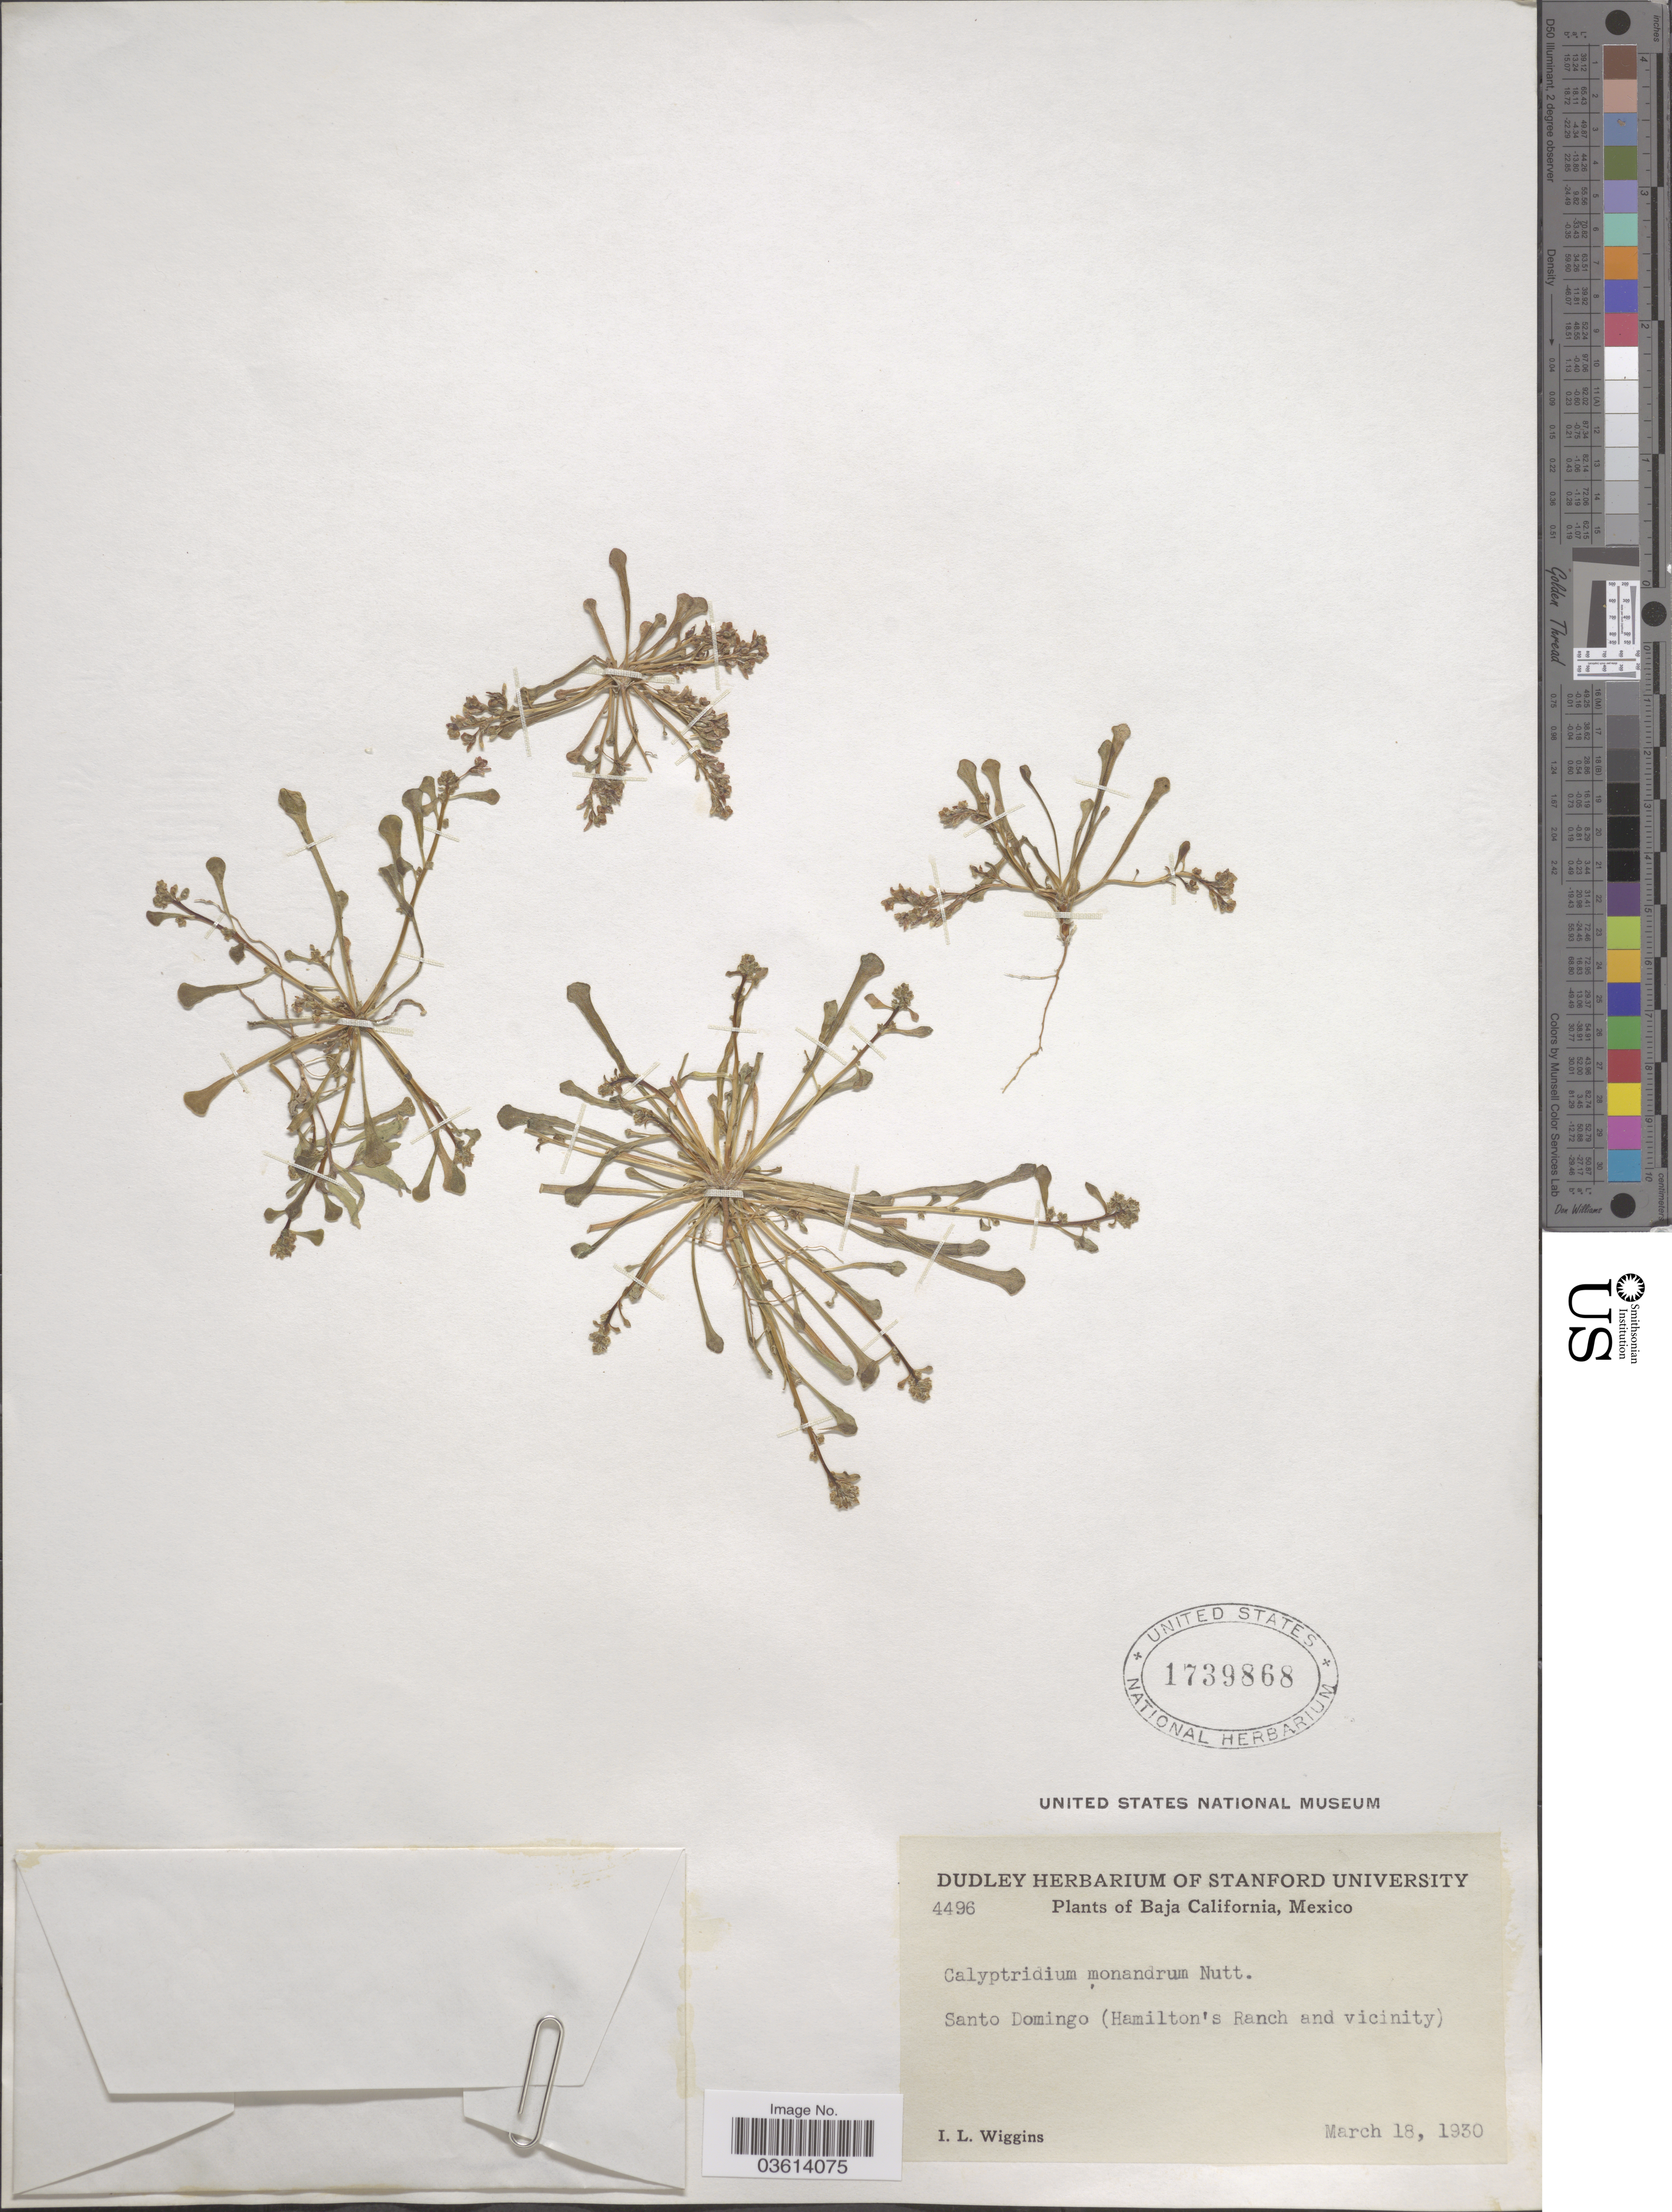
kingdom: Plantae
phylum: Tracheophyta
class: Magnoliopsida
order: Caryophyllales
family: Montiaceae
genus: Calyptridium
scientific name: Calyptridium monandrum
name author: (Nutt.) Nutt.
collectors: I. L. Wiggins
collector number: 4496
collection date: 1930-03-18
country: Mexico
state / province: Baja California Sur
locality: Santo Domingo (Hamilton's Ranch and vicinity).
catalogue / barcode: US 1739868